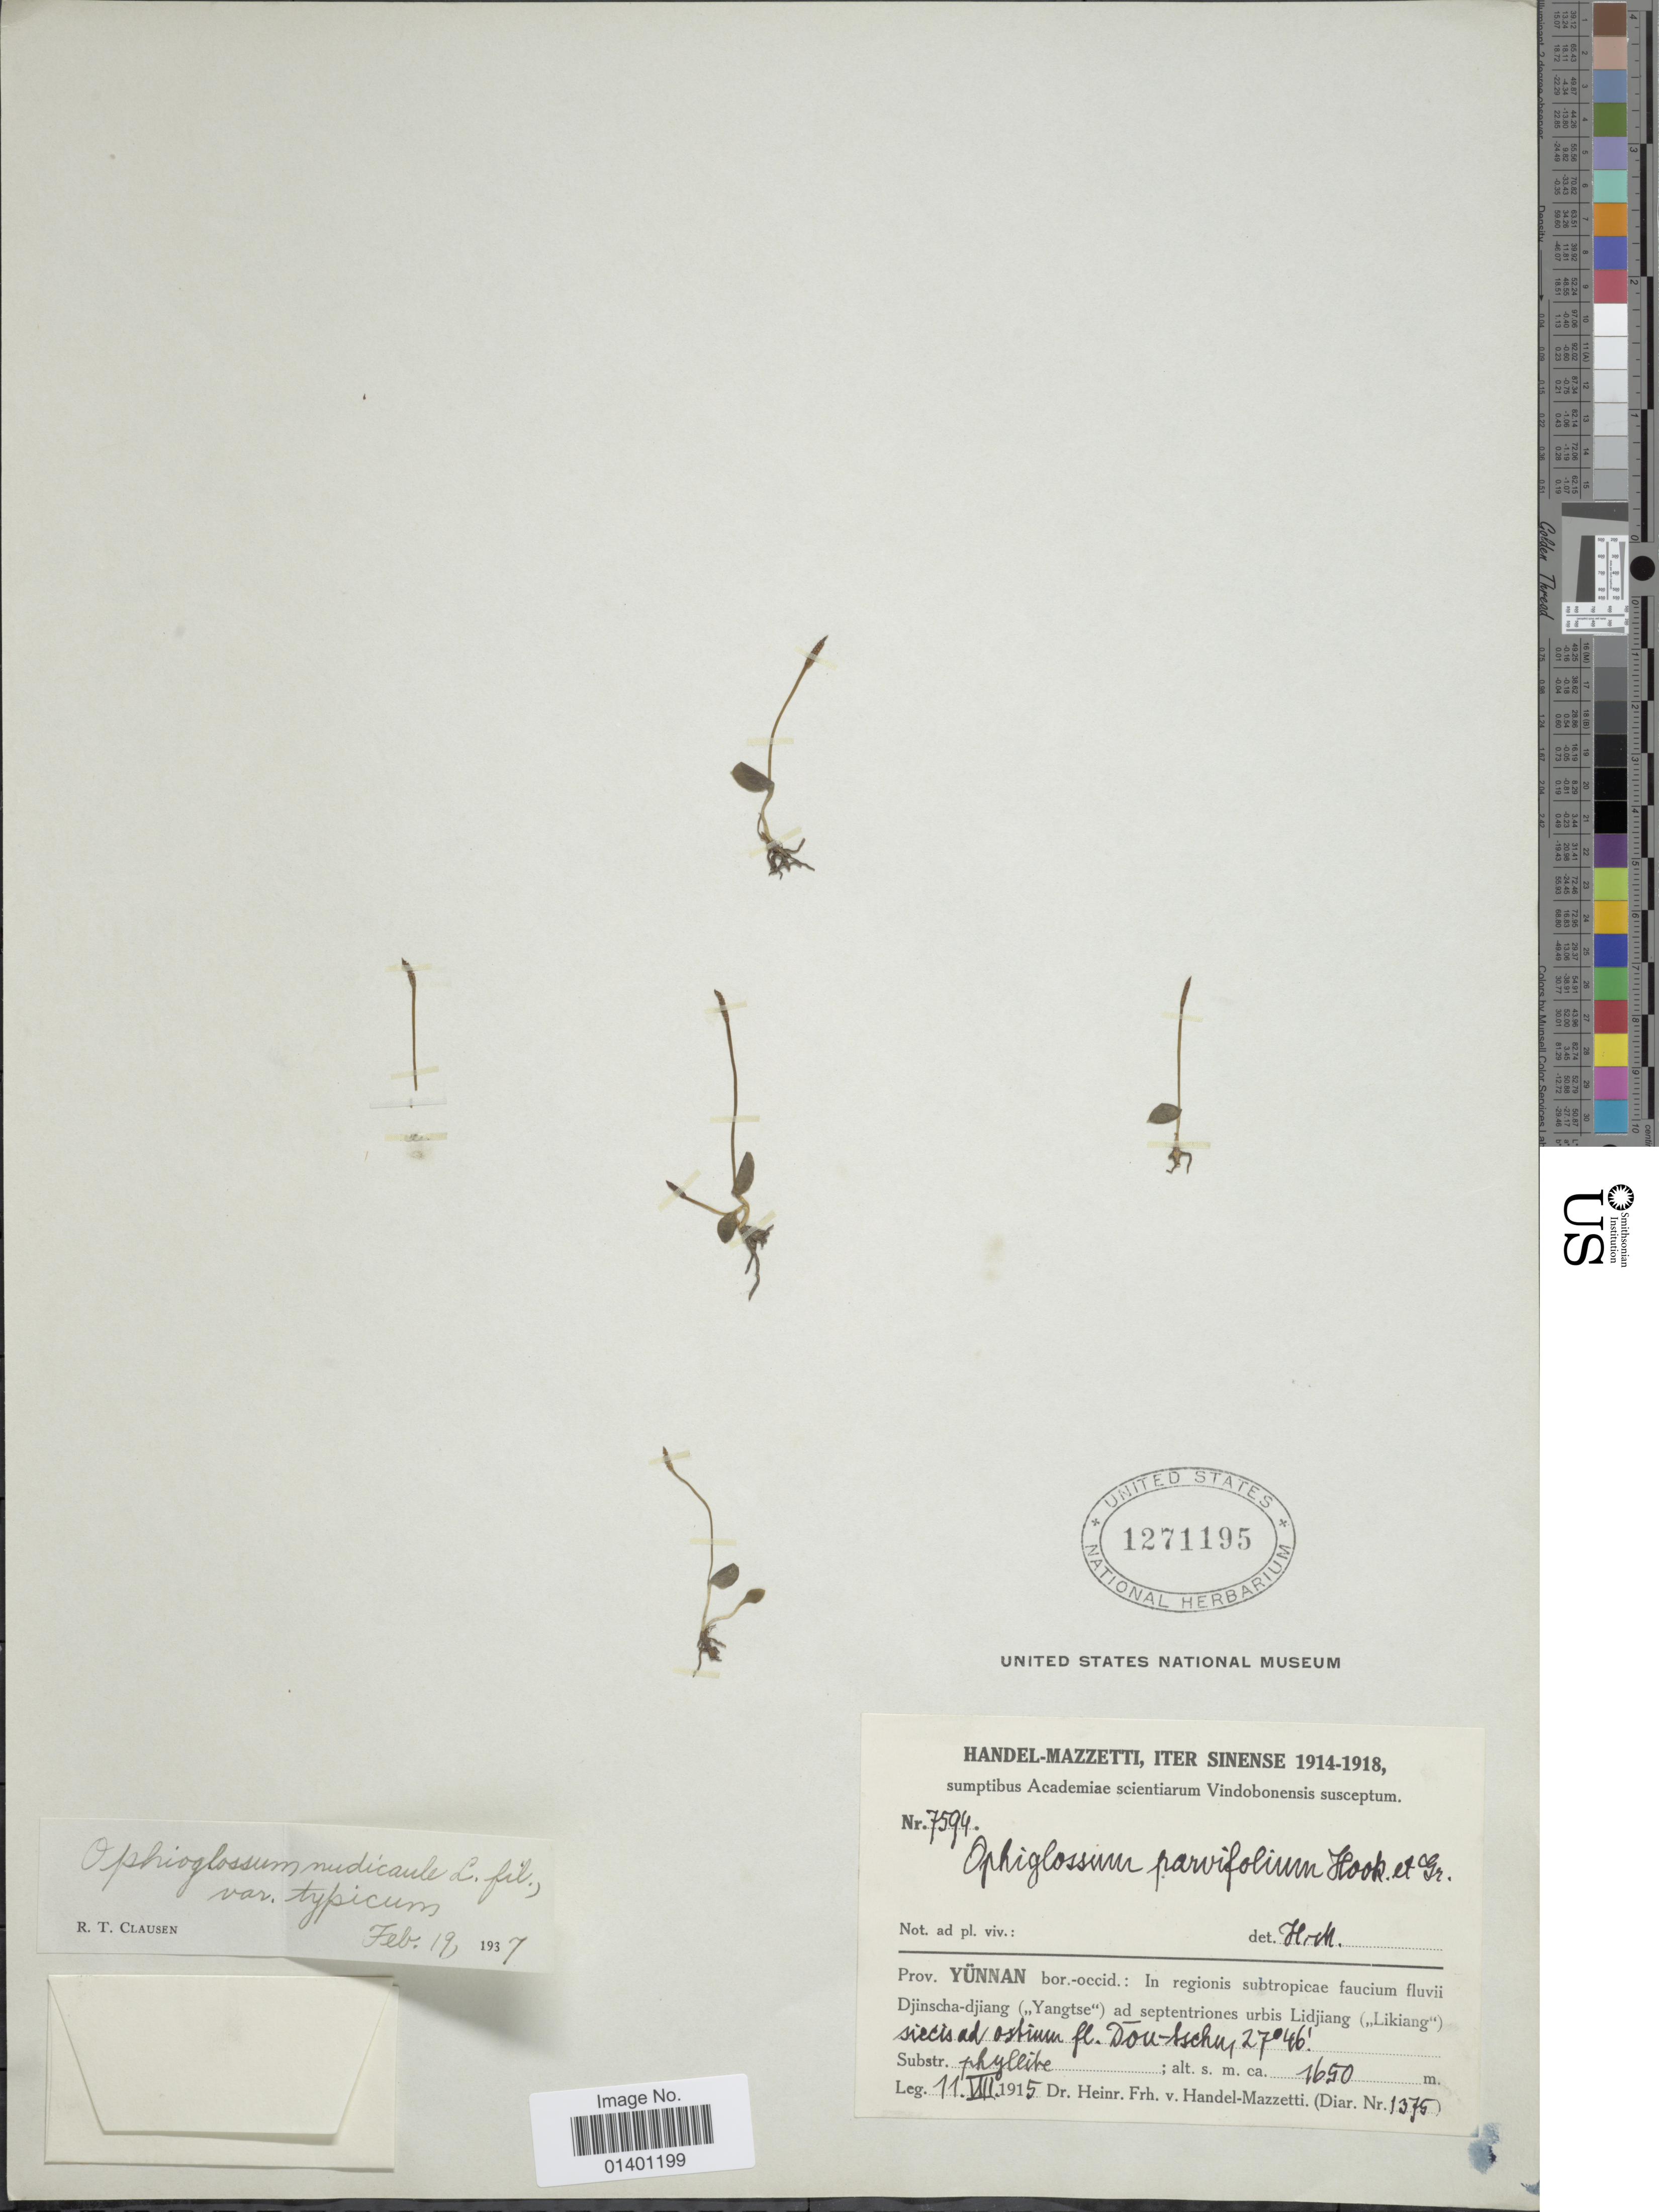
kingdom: Plantae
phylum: Tracheophyta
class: Polypodiopsida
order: Ophioglossales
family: Ophioglossaceae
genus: Ophioglossum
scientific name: Ophioglossum nudicaule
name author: L. f.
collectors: H. Handel-Mazzetti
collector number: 1375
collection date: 1915-08-11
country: China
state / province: Yunnan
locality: Bor.-occid.: in regionis subtropicae faucium fluvii Djinscha-djiang ("Yangste") ad septentriones urbis Lidjiang ("Likiang")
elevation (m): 1650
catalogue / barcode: US 1271195